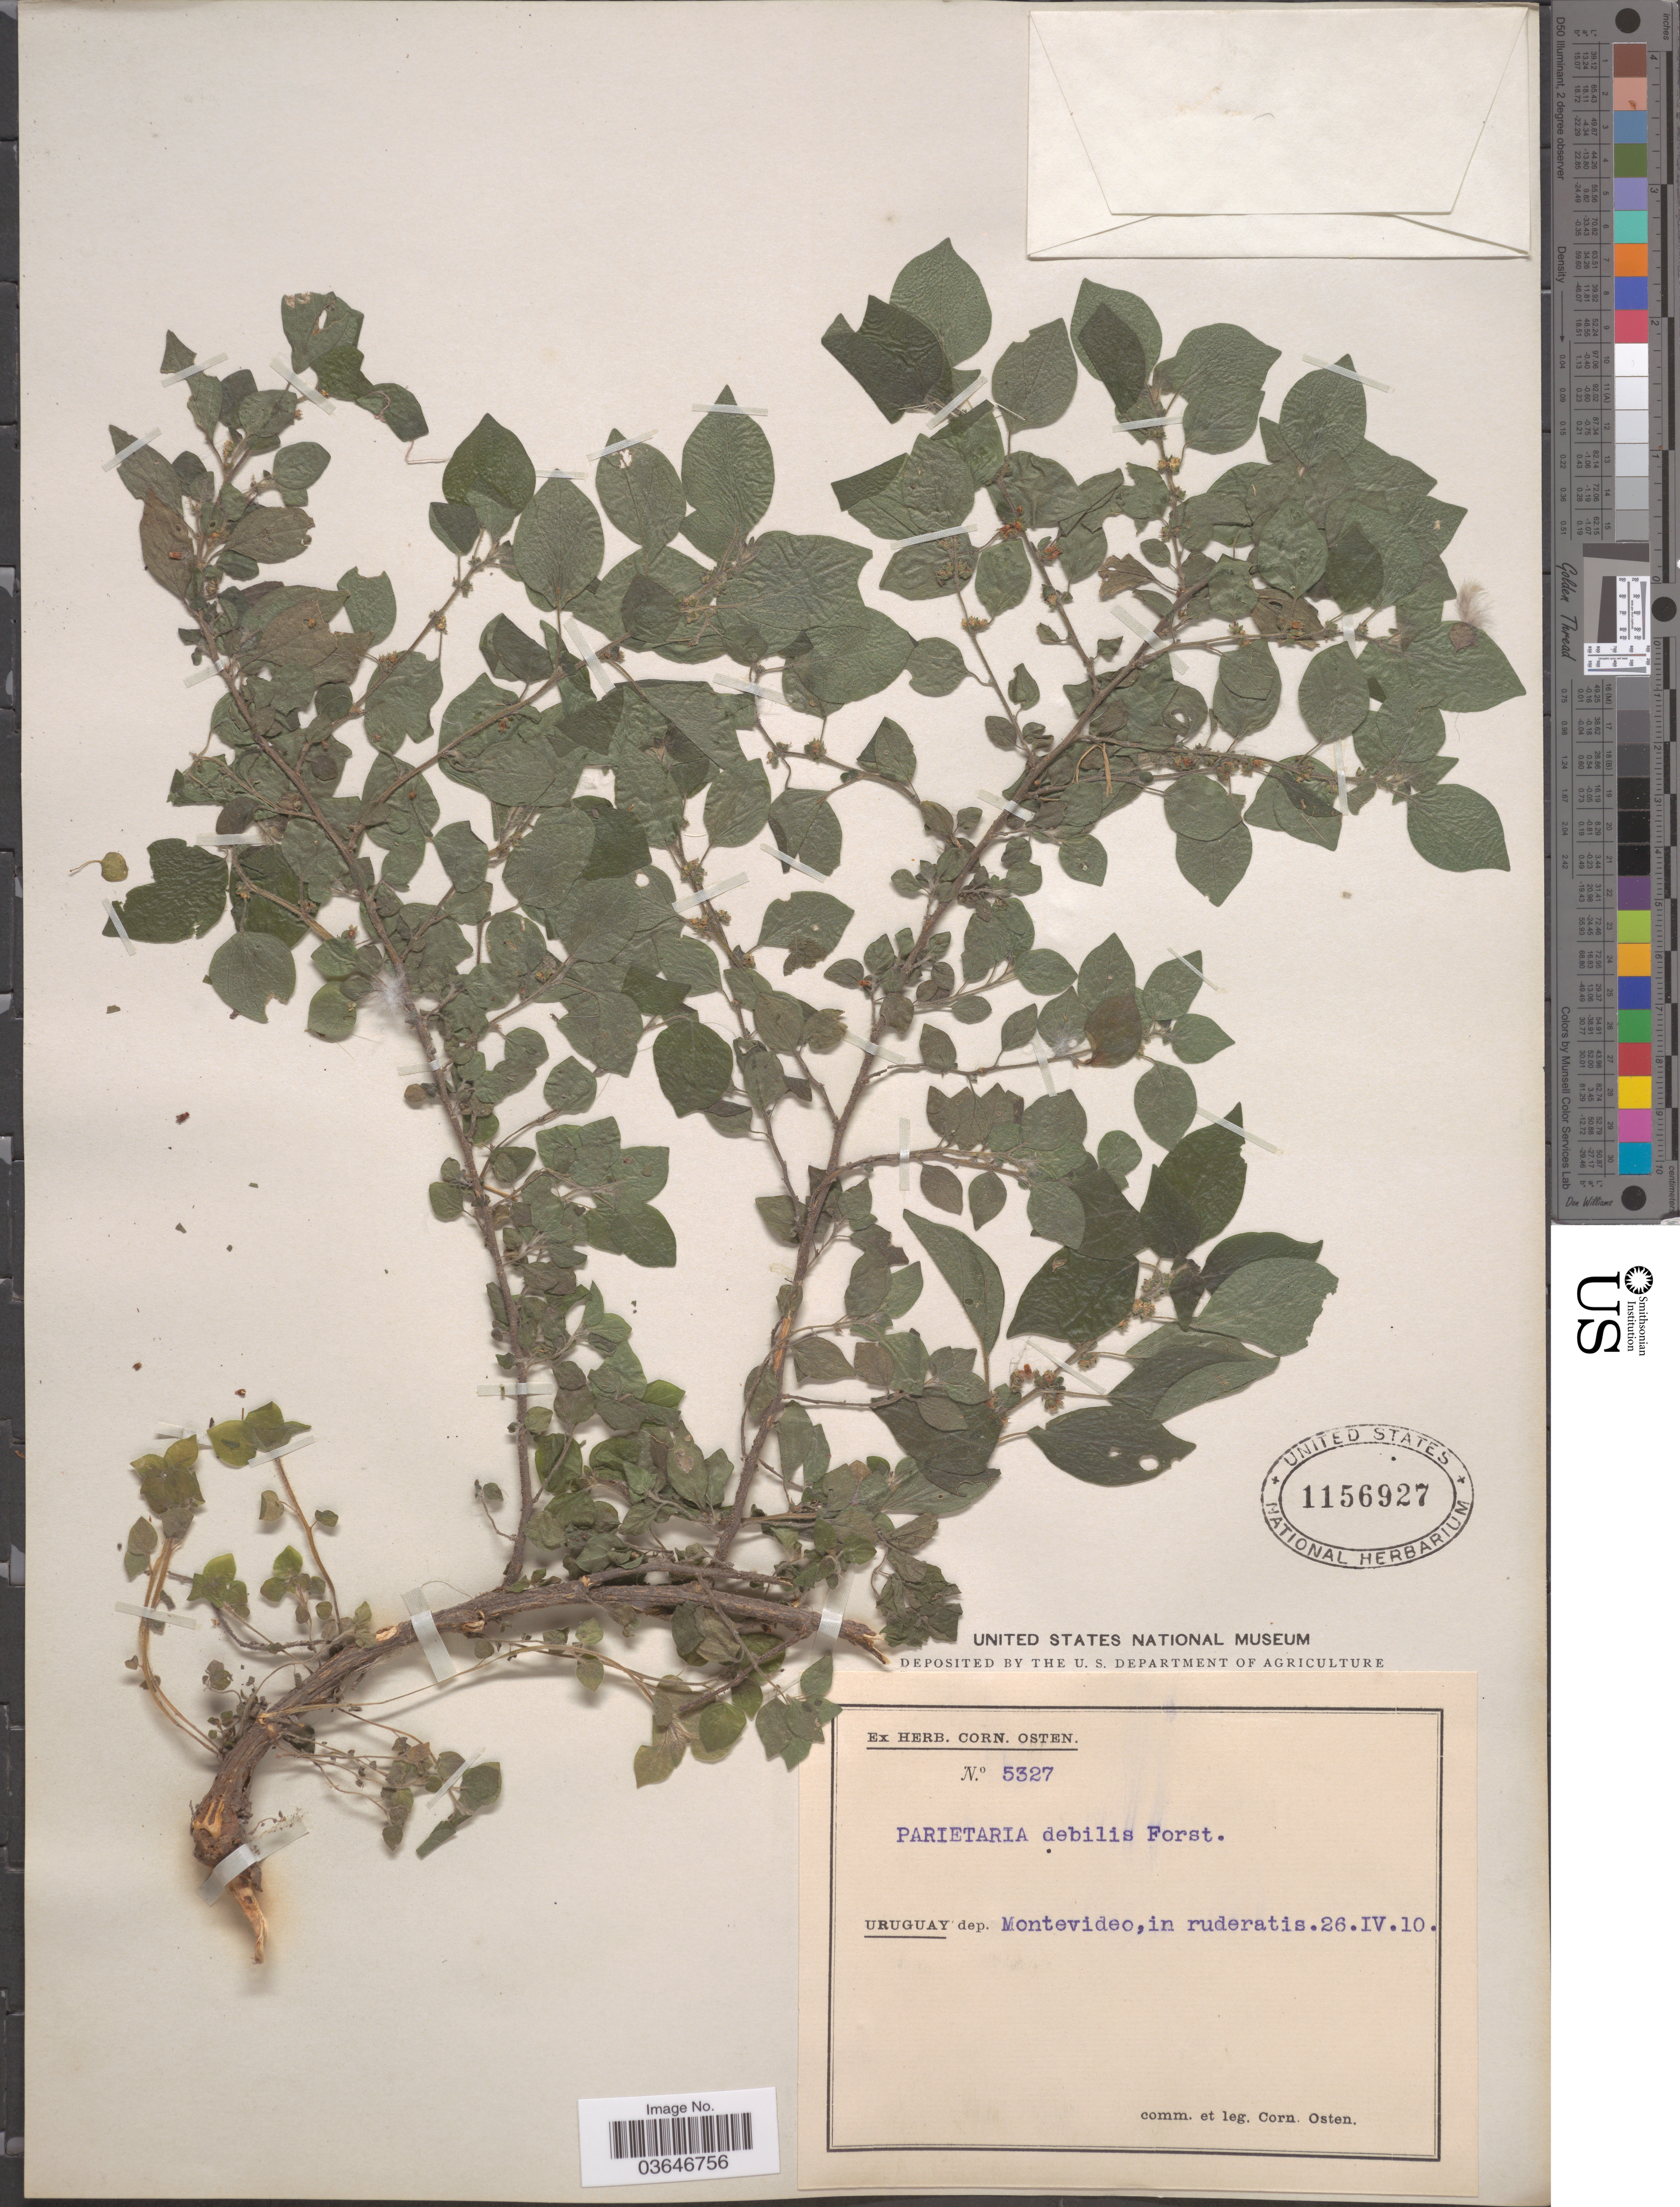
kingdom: Plantae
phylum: Tracheophyta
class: Magnoliopsida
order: Rosales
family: Urticaceae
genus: Parietaria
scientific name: Parietaria debilis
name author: G. Forst.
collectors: C. Osten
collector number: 5327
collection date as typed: Transcribed d/m/y: 26/4/10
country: Uruguay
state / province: Montevideo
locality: Dep. Montevideo, in ruderatis.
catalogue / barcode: US 1156927